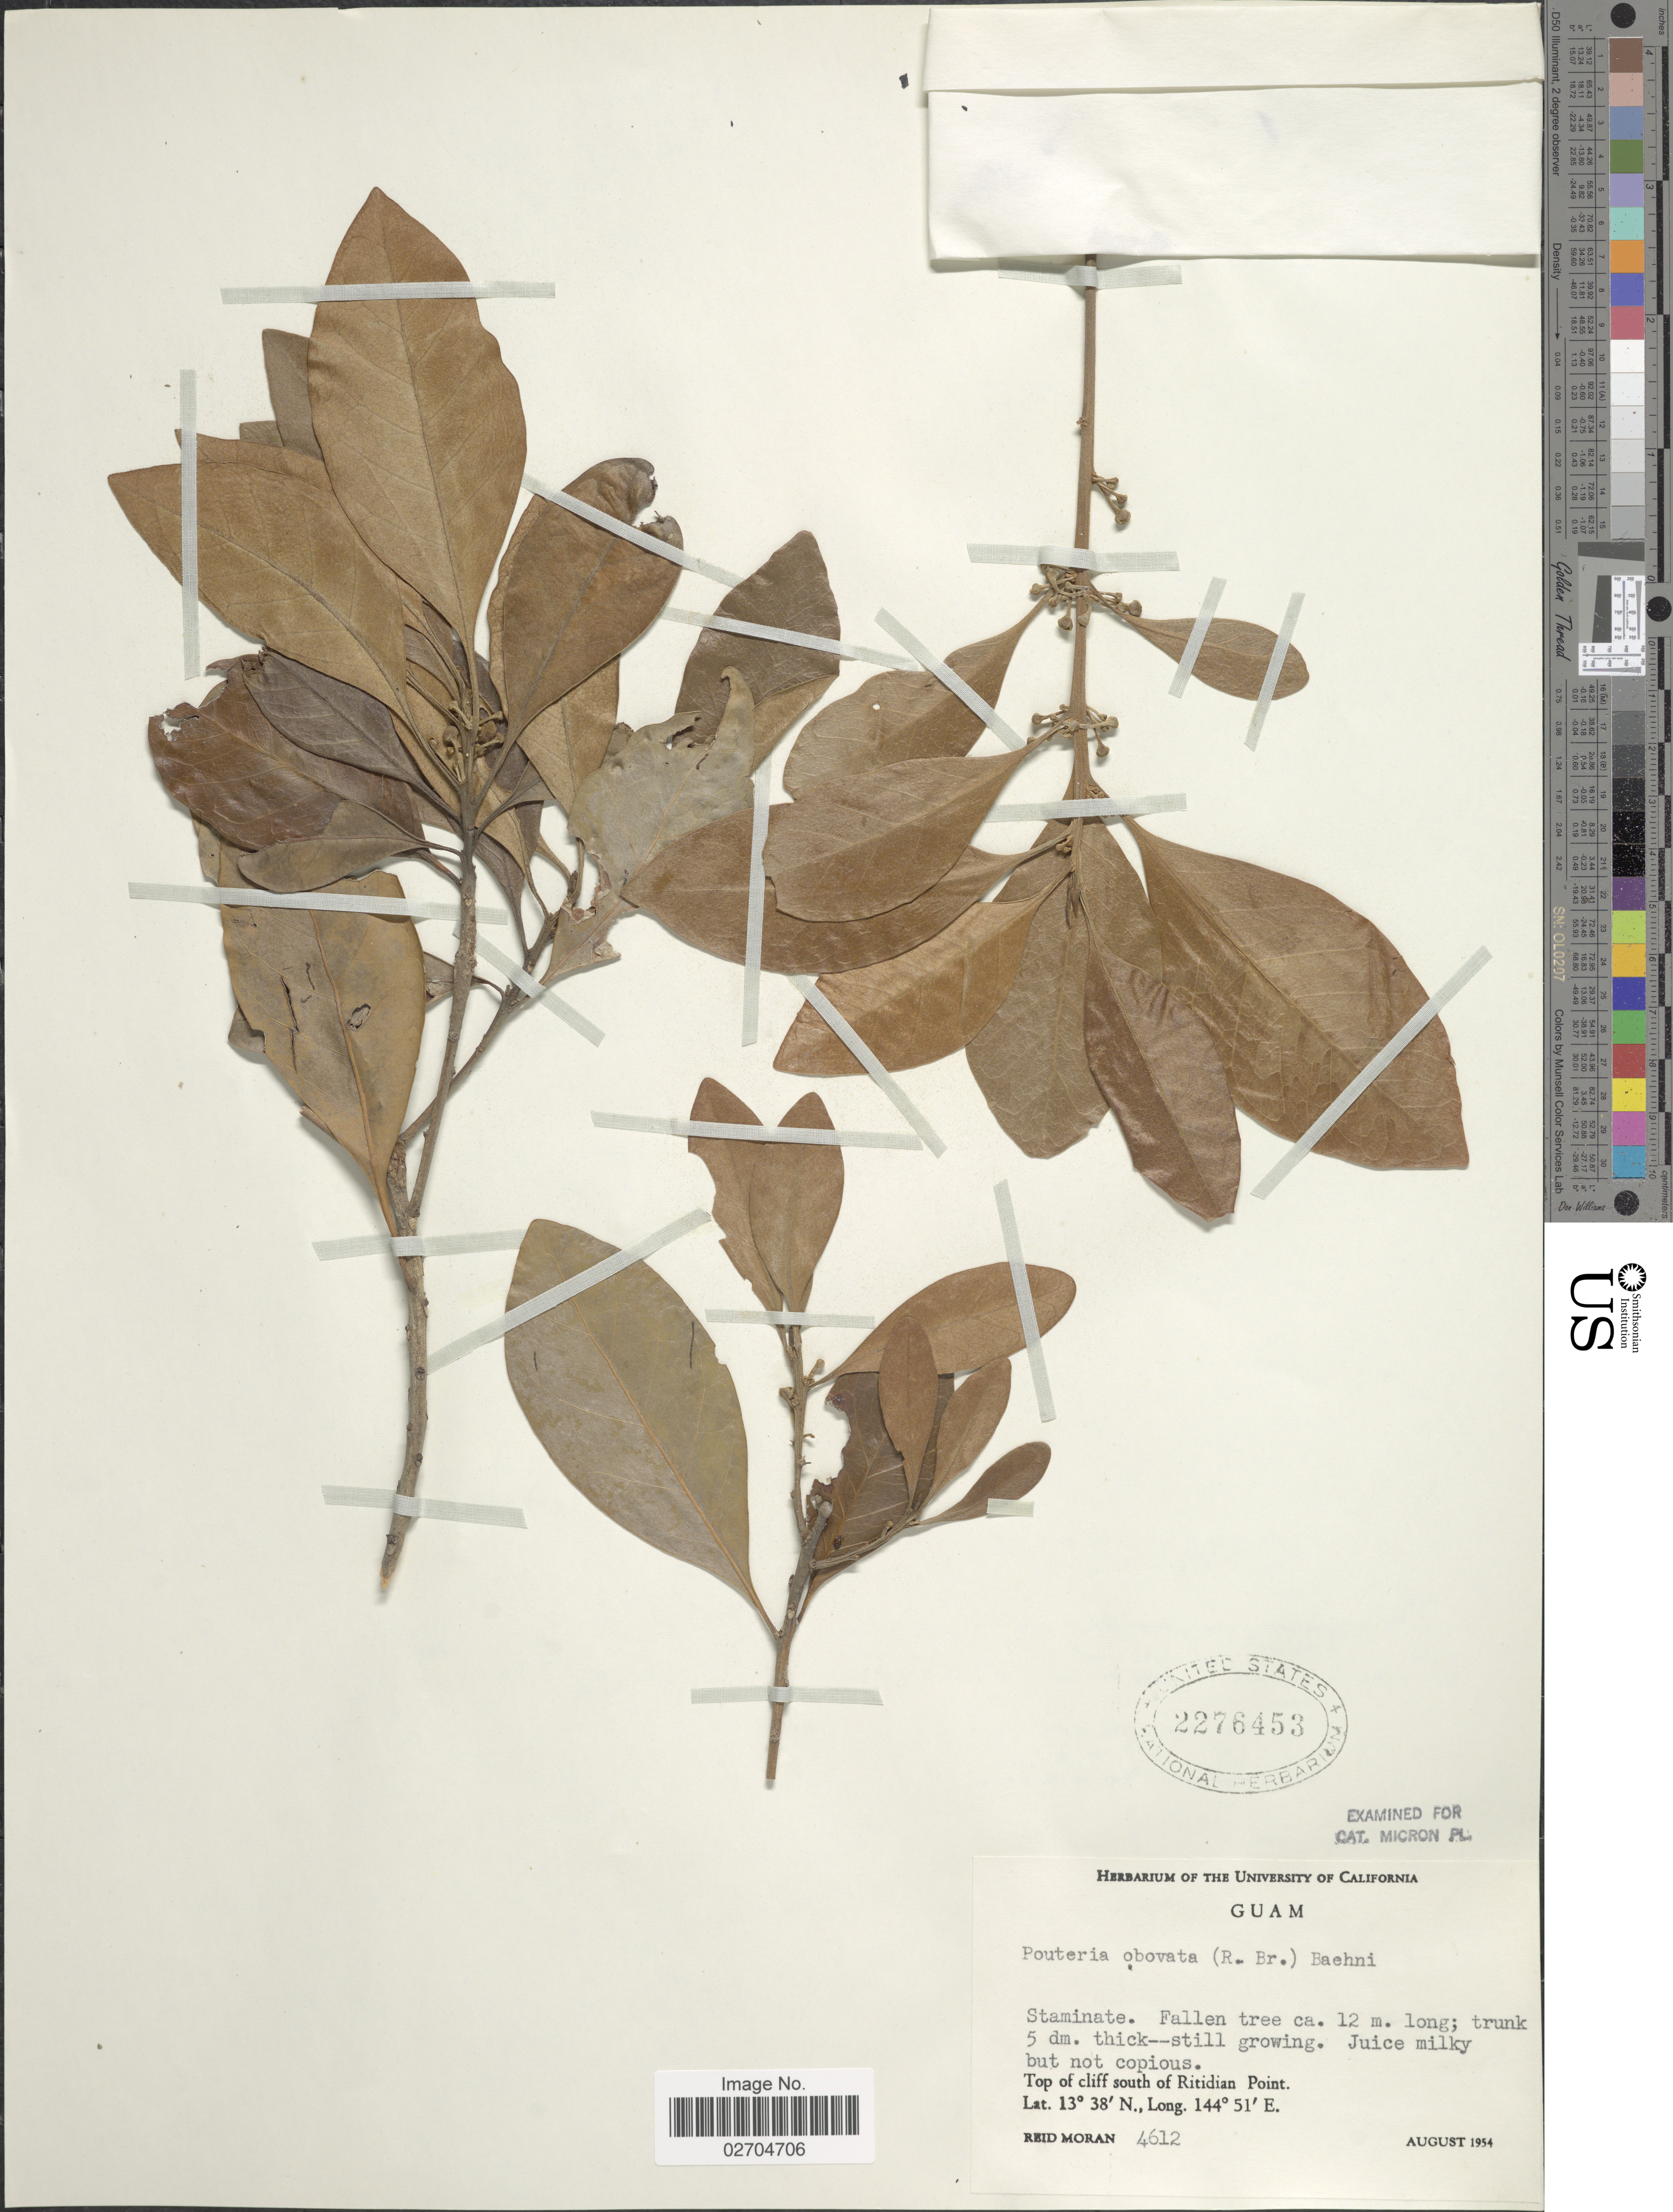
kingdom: Plantae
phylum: Tracheophyta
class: Magnoliopsida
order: Ericales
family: Sapotaceae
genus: Planchonella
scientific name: Planchonella obovata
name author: (R. Br.) Pierre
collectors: R. V. Moran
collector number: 4612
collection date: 1954-08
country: Guam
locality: Top of cliff south of Ritidian Point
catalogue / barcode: US 2276453